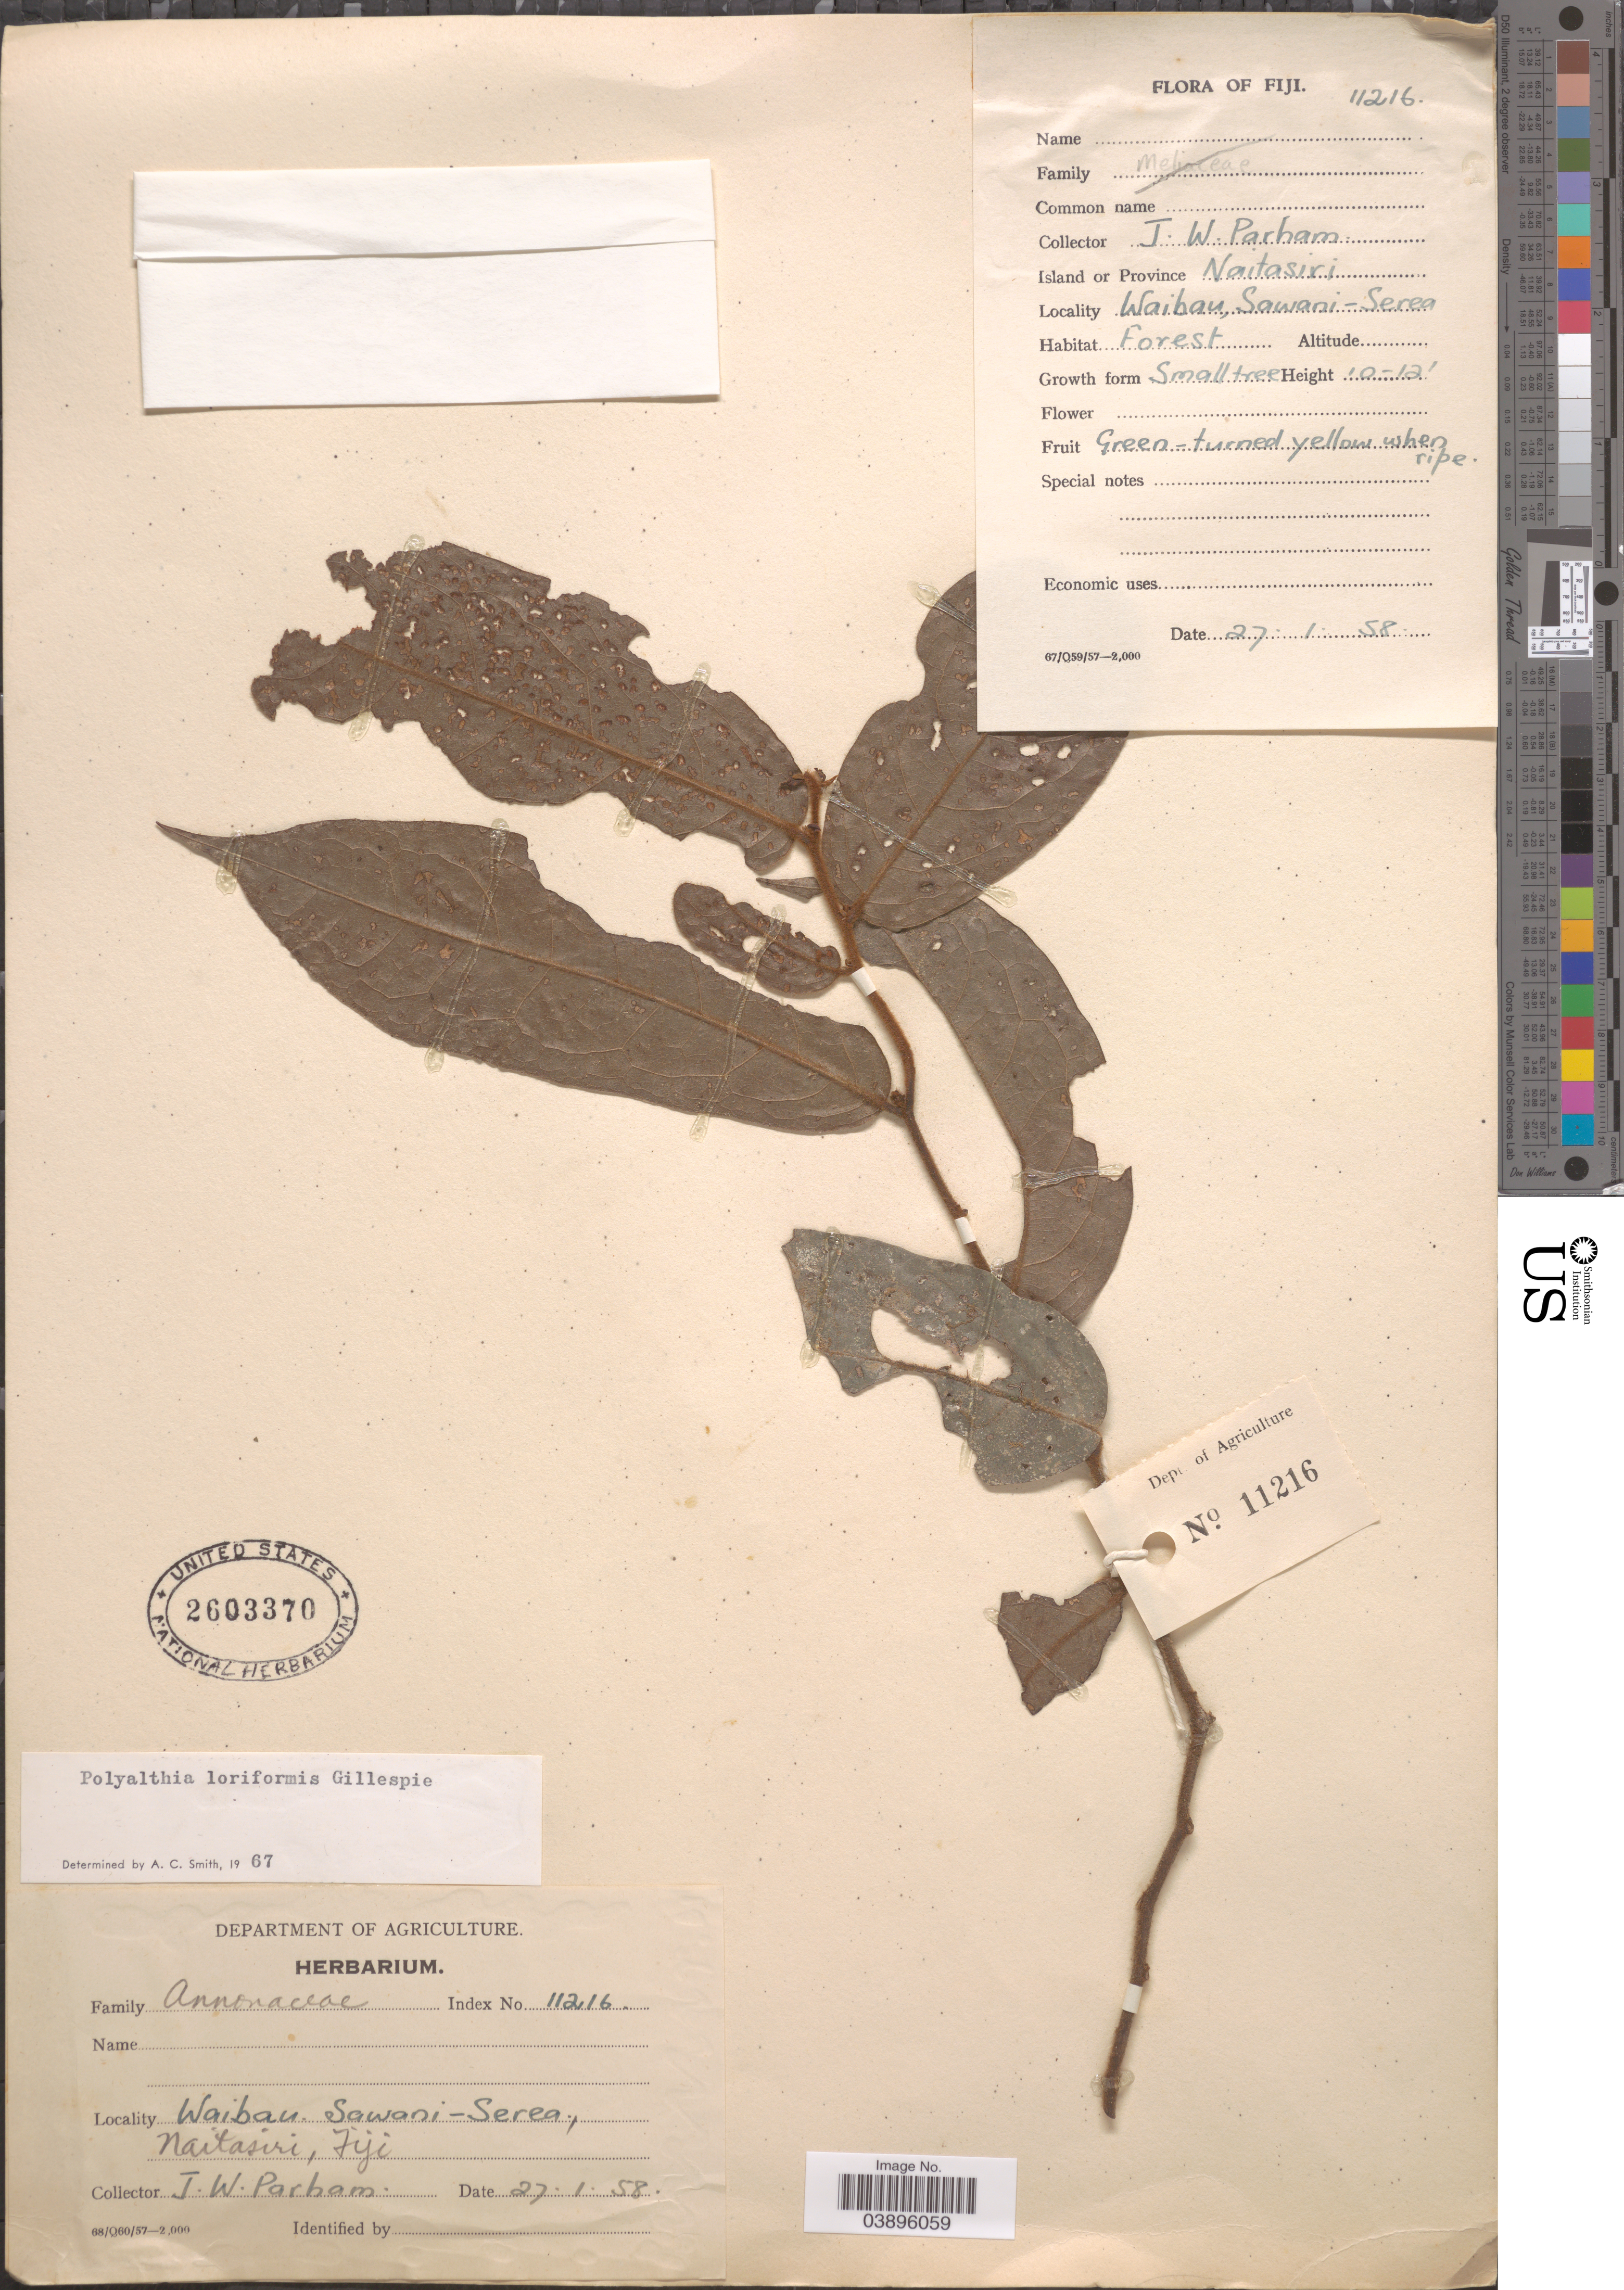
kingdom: Plantae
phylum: Tracheophyta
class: Magnoliopsida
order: Magnoliales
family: Annonaceae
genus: Polyalthia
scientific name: Polyalthia loriformis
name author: Gillespie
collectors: J. Parham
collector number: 11216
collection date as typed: Transcribed d/m/y: 27/1/58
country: Fiji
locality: Island or Province Naitasiri. Waibau, Sawani-Serea.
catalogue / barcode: US 2603370